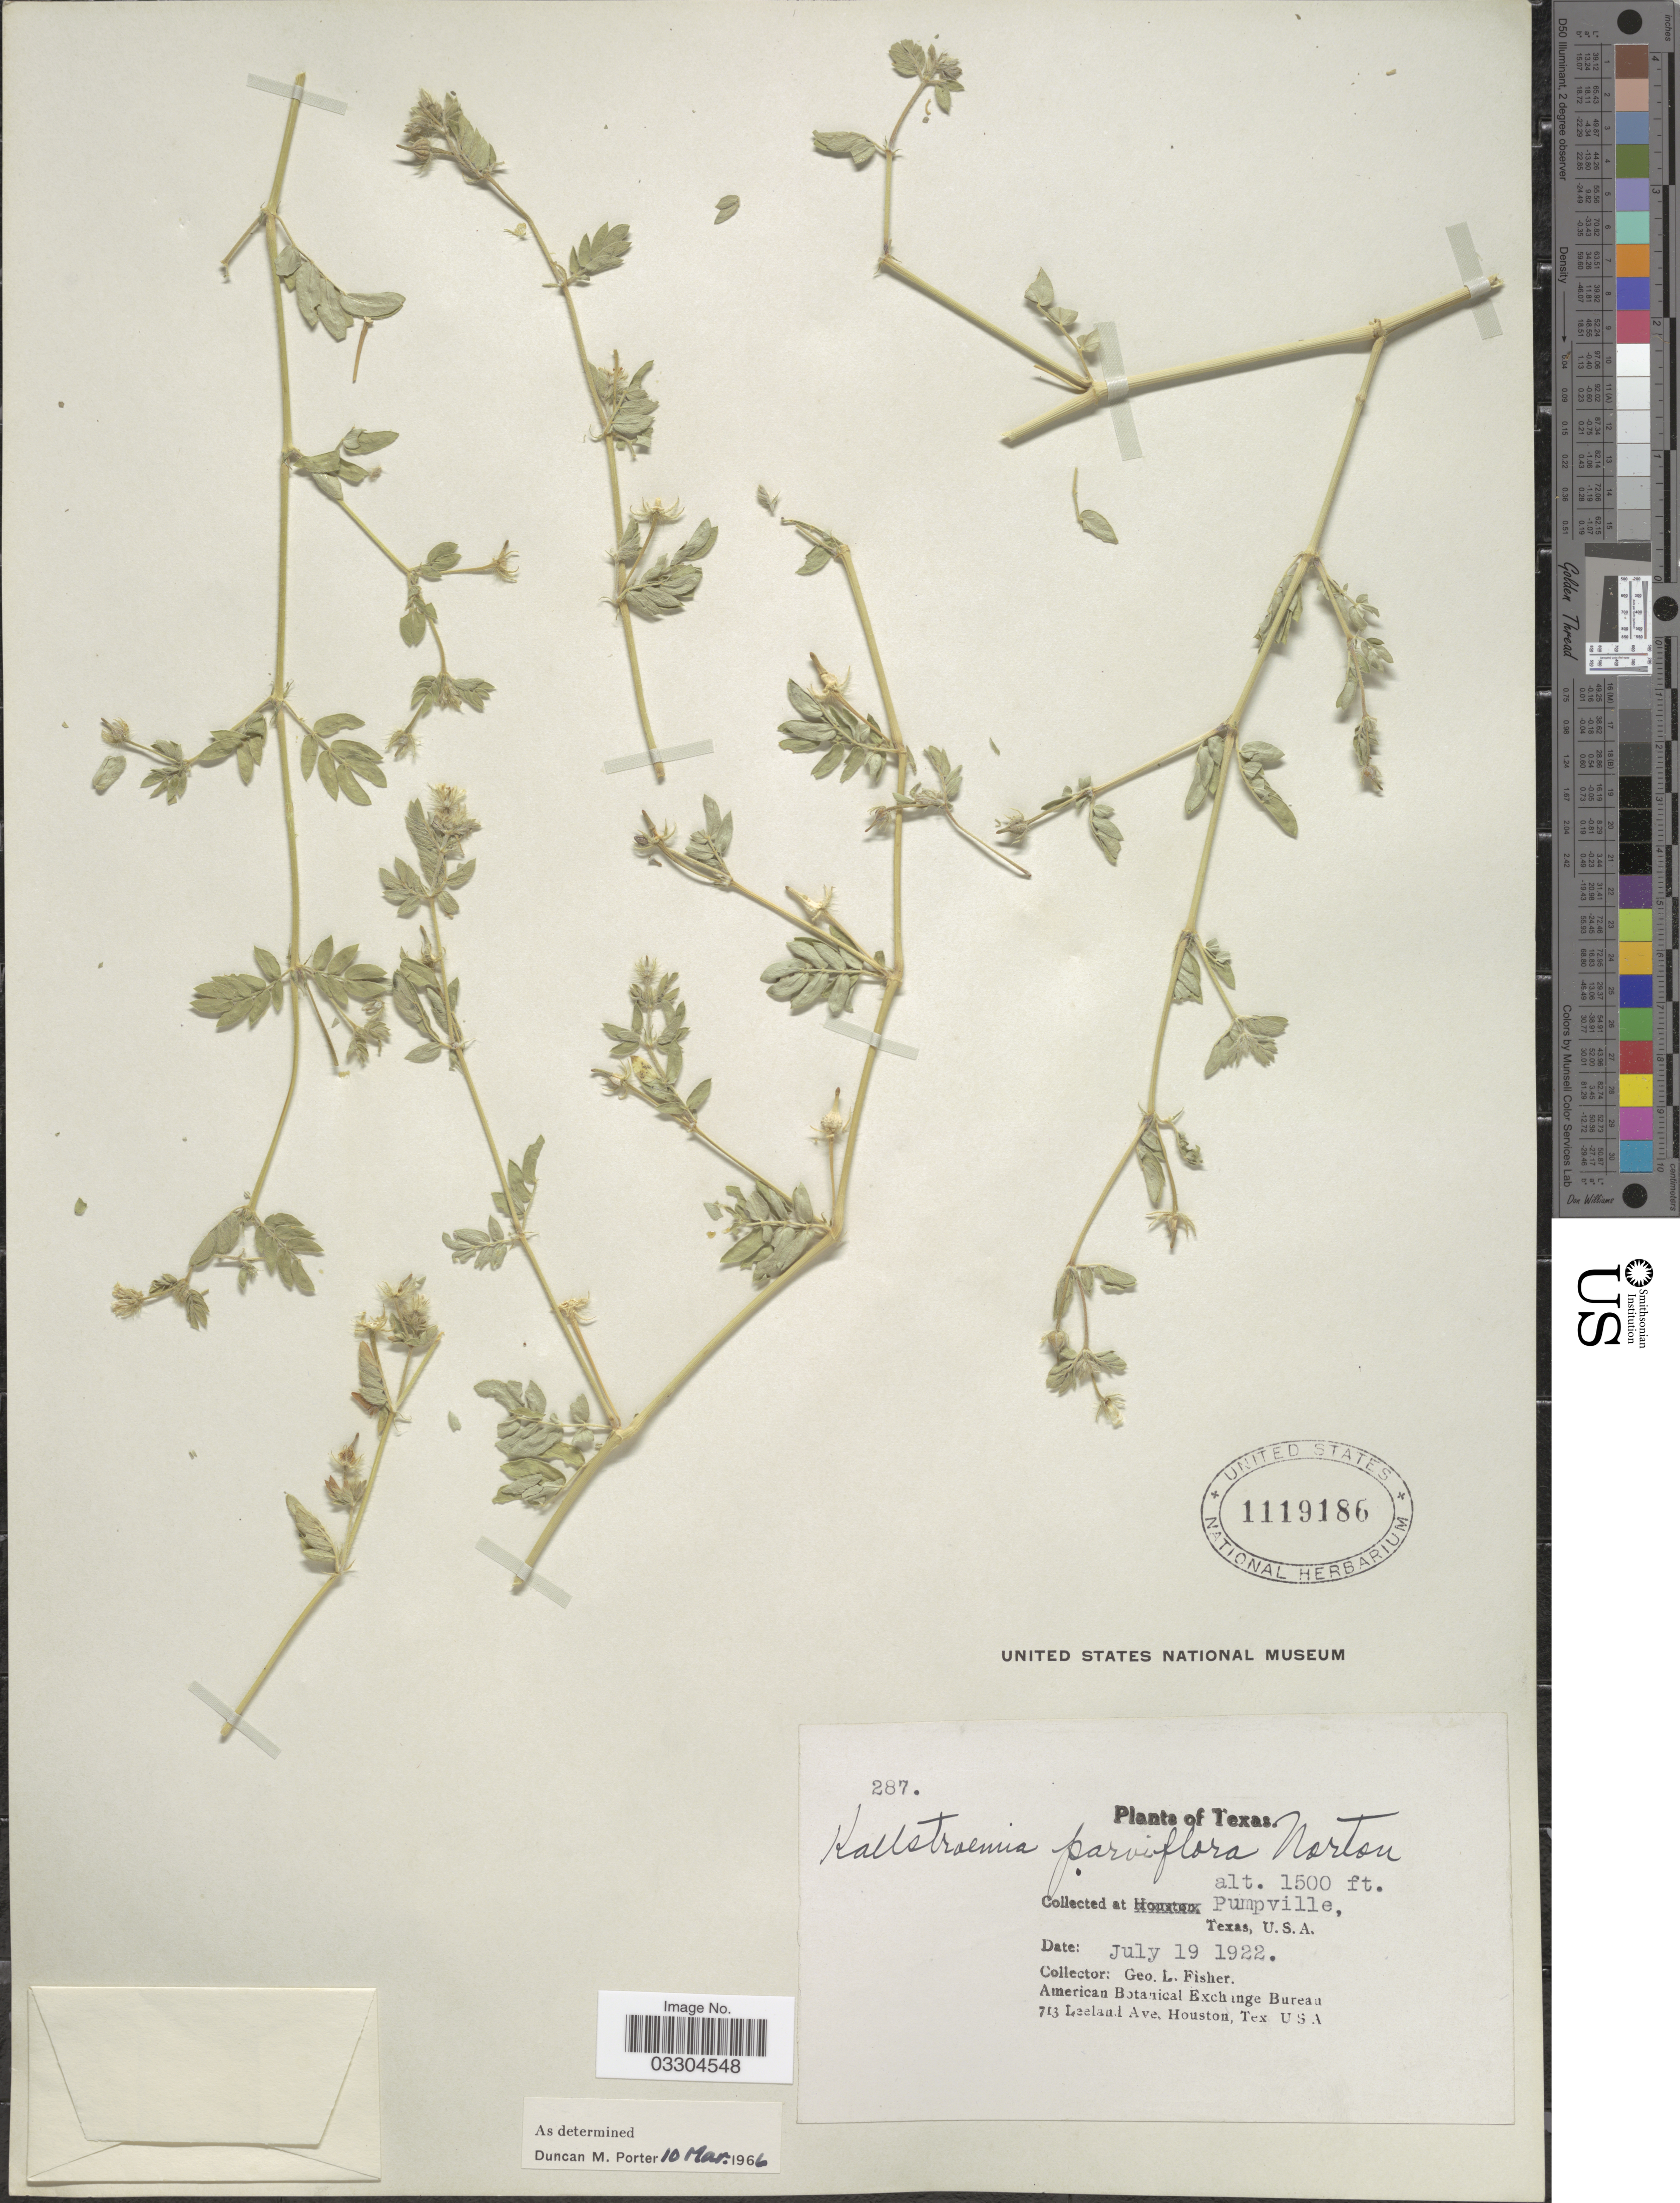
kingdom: Plantae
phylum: Tracheophyta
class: Magnoliopsida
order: Zygophyllales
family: Zygophyllaceae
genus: Kallstroemia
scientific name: Kallstroemia parviflora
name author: Norton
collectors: G. L. Fisher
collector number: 287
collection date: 1922-07-19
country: United States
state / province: Texas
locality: Pumpville.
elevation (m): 457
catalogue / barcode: US 1119186